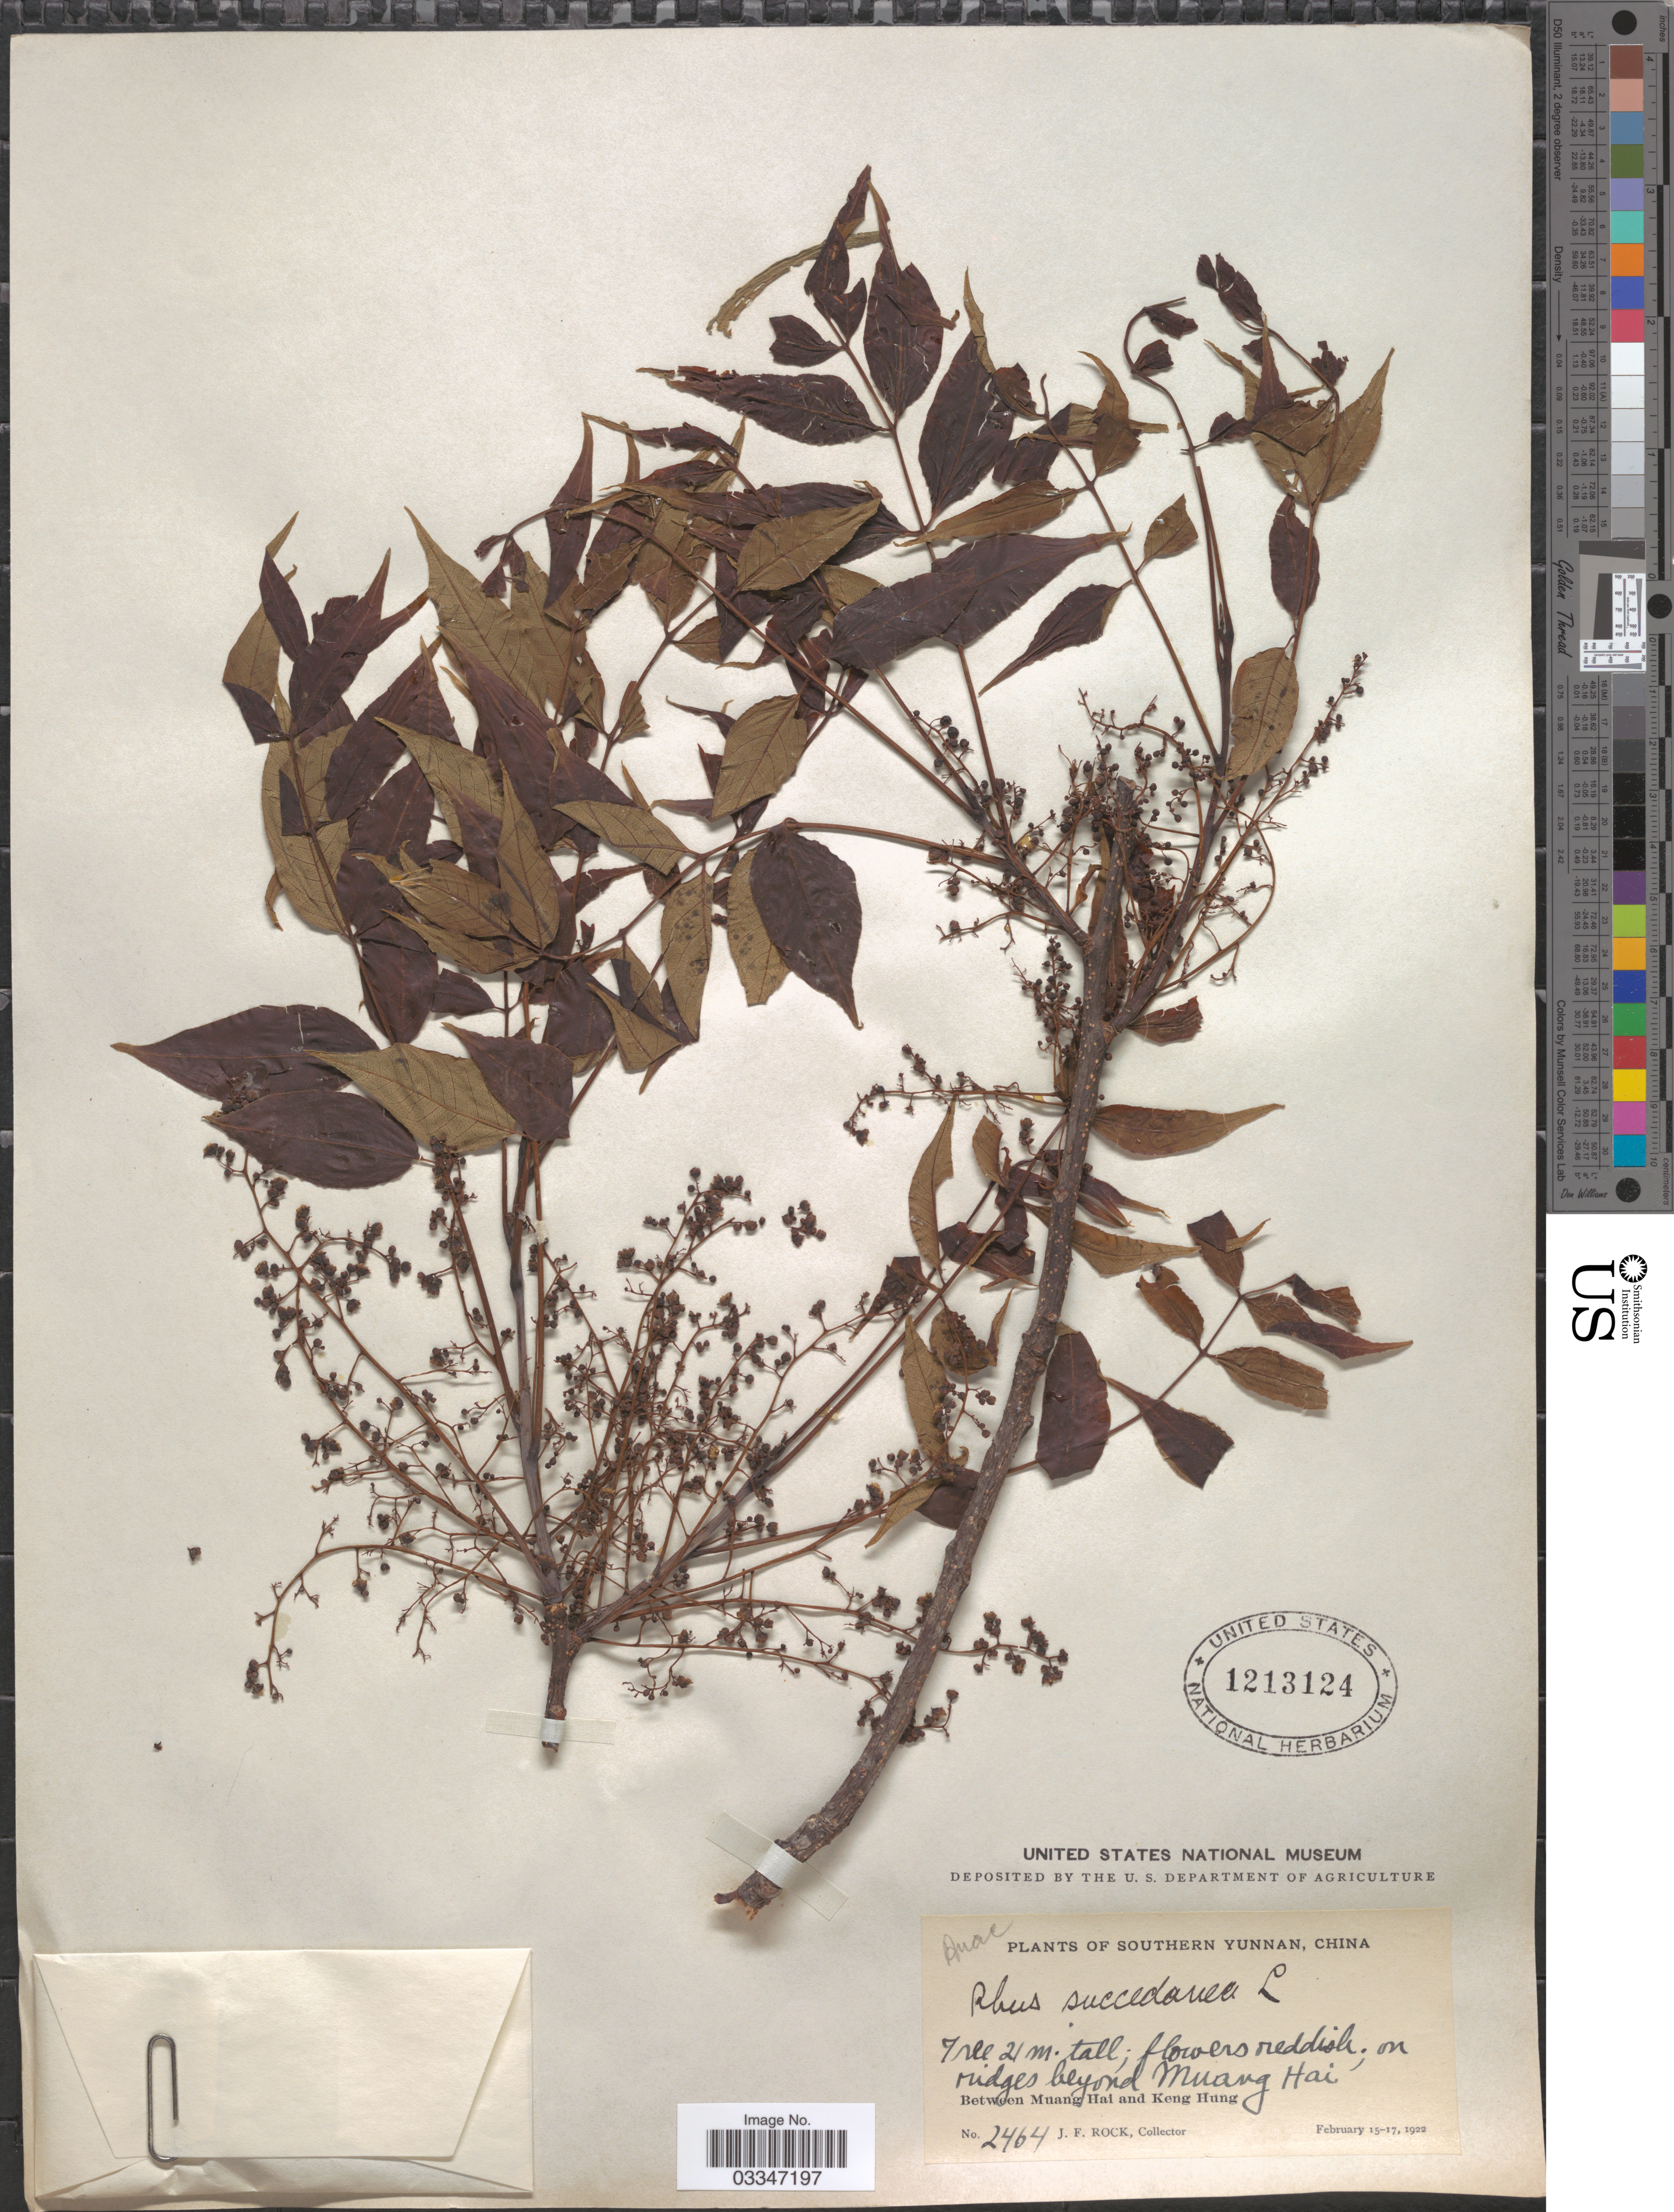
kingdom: Plantae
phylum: Tracheophyta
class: Magnoliopsida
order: Sapindales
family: Anacardiaceae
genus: Rhus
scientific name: Rhus succedanea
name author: L.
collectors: J. Rock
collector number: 2464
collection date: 1922-02-15/1922-02-17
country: China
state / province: Yunnan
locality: Southern Yunnan. On ridges beyond Muang Hai. Between Muang Hai and Keng Hung.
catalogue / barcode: US 1213124